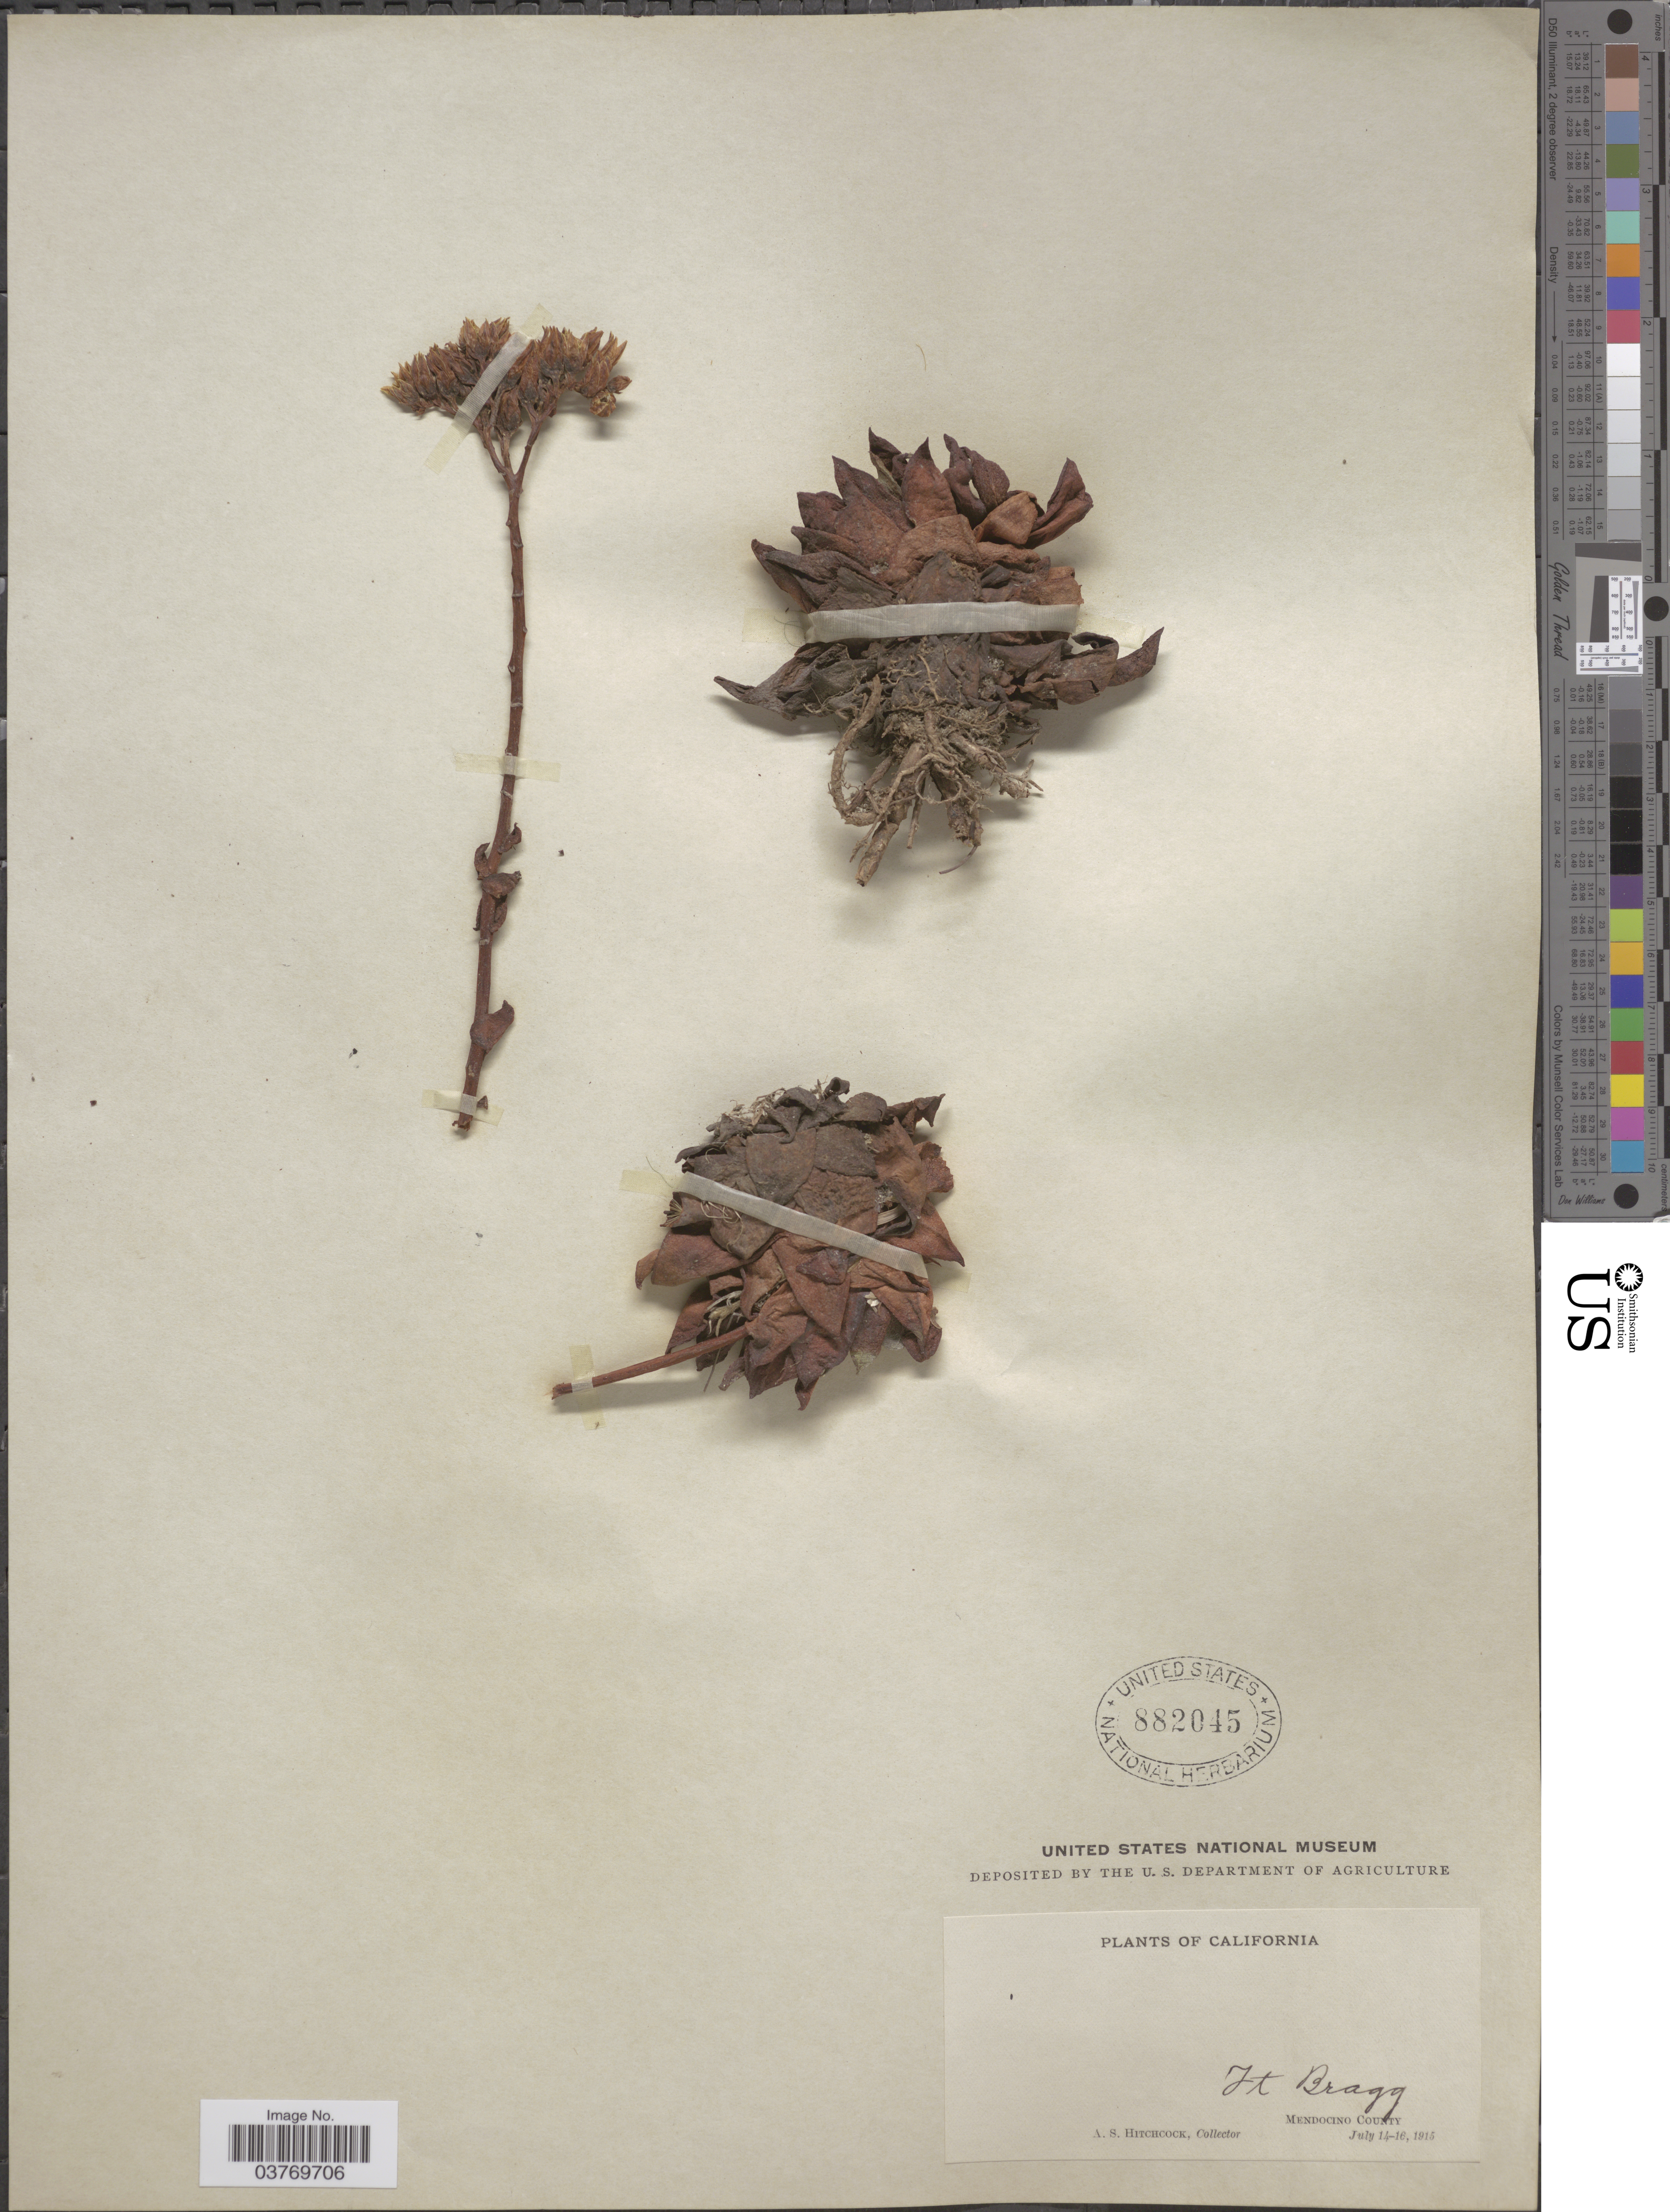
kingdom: Plantae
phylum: Tracheophyta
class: Magnoliopsida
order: Saxifragales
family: Crassulaceae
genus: Dudleya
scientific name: Dudleya farinosa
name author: (Lindl.) Britton & Rose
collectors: A. S. Hitchcock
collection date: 1915-07-14/1915-07-16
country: United States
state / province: California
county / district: Mendocino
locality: Ft. Bragg. Mendocino County.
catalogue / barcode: US 882045